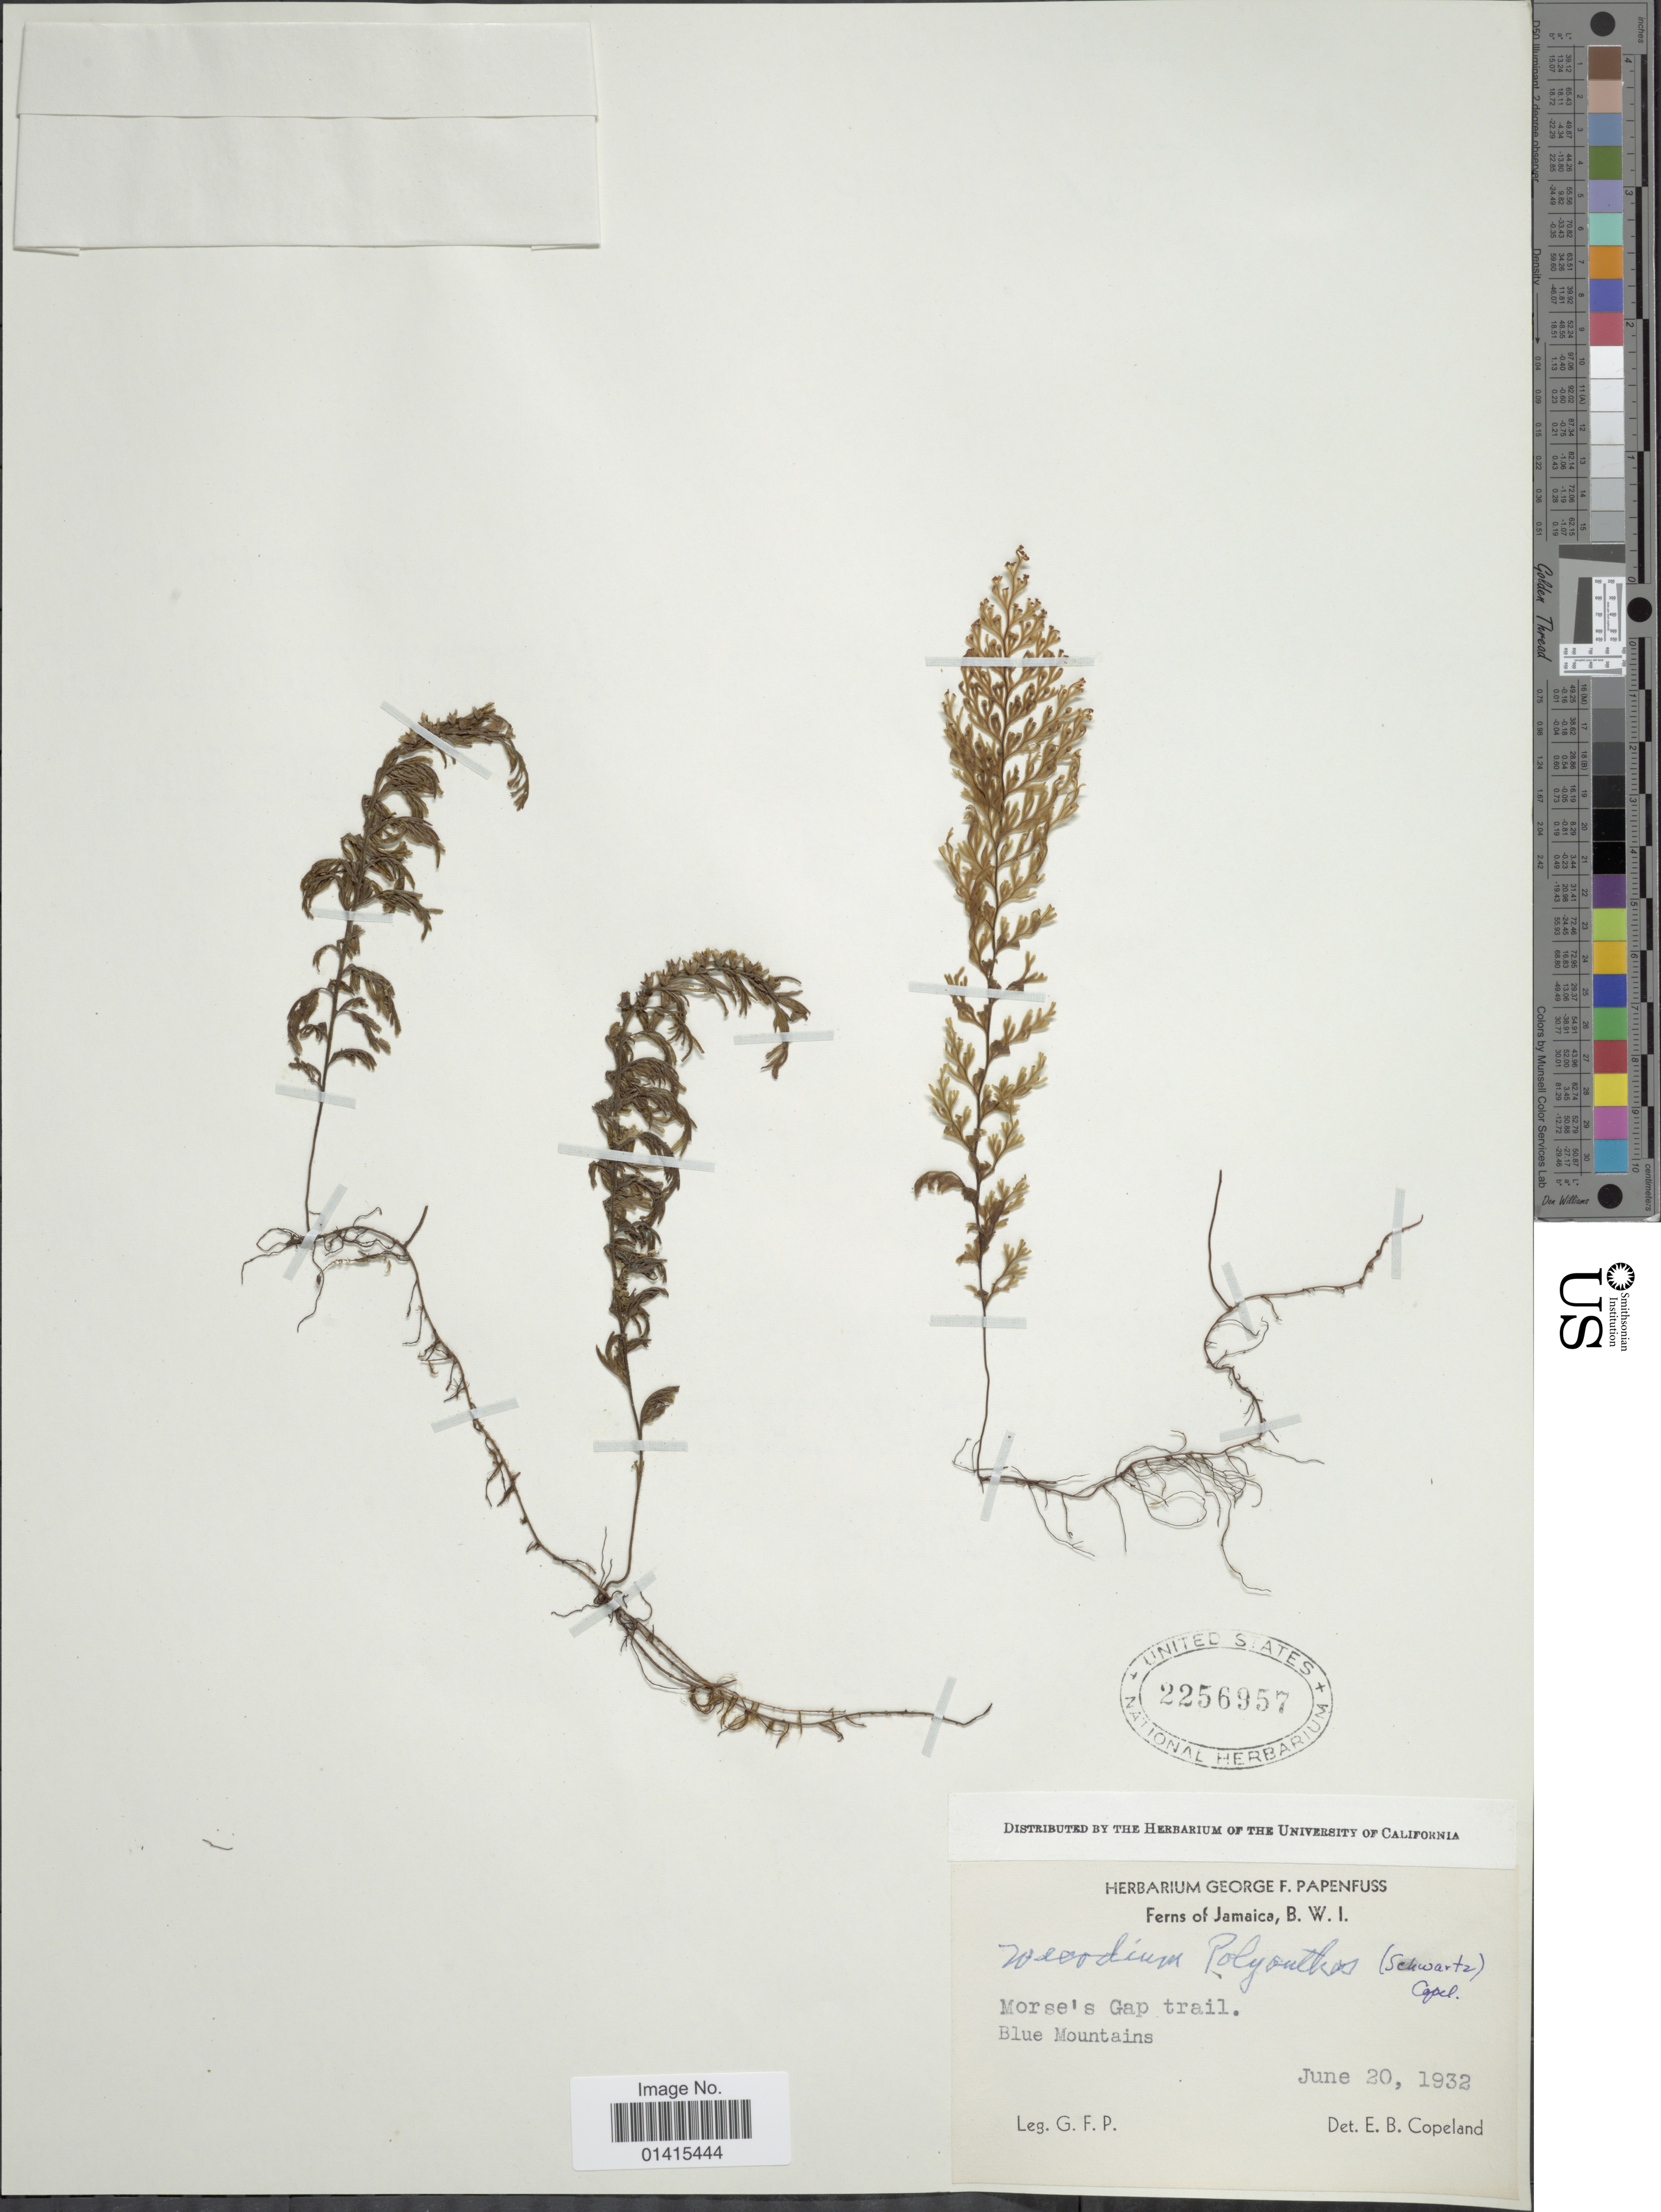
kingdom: Plantae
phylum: Tracheophyta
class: Polypodiopsida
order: Hymenophyllales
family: Hymenophyllaceae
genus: Hymenophyllum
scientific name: Hymenophyllum polyanthos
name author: (Sw.) Sw.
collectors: G. Papenfuss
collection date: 1932-06-20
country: Jamaica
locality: Ferns of Jamaica, B.W.I., Morse's Gap trail, Blue Mountains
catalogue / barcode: US 2256957